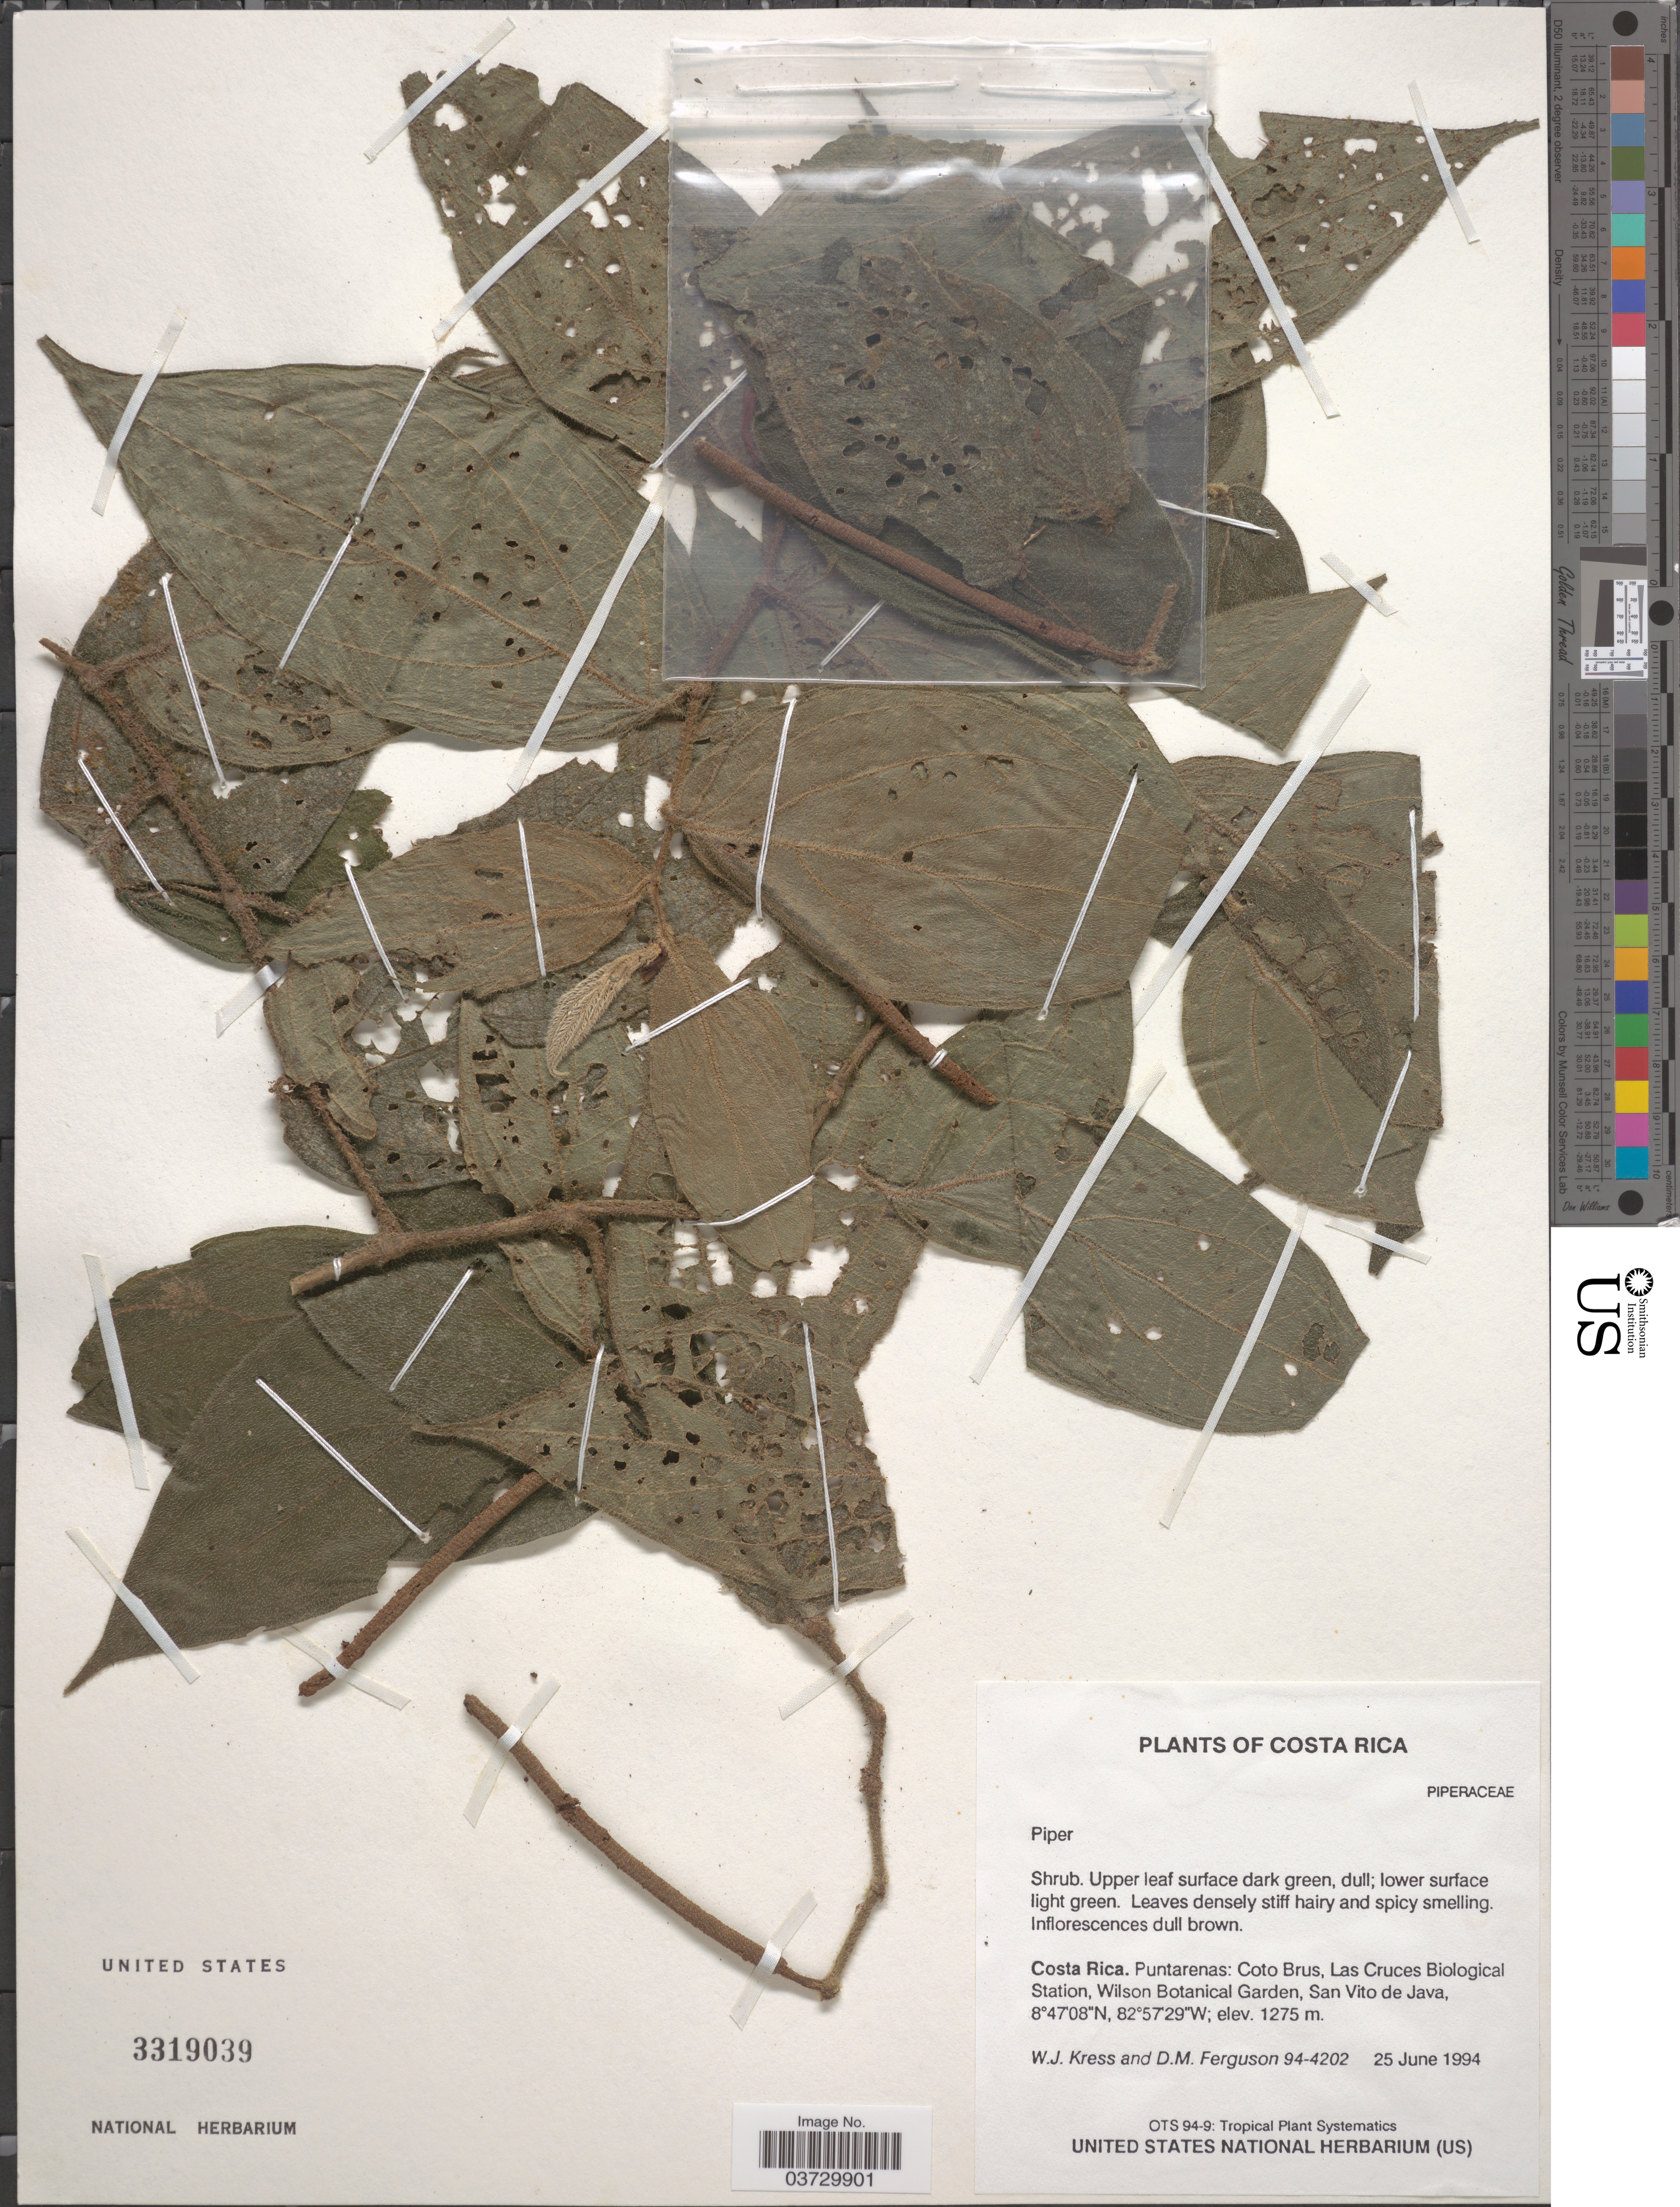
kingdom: Plantae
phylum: Tracheophyta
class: Magnoliopsida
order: Piperales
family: Piperaceae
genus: Piper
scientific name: Piper sp.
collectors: W. J. Kress & D. M. Ferguson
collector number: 94-4202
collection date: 1994-06-25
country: Costa Rica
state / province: Puntarenas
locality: Coto Brus, Las Cruces Biological Station, Wilson Botanical Garden, San Vito de Java.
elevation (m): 1275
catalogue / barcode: US 3319039